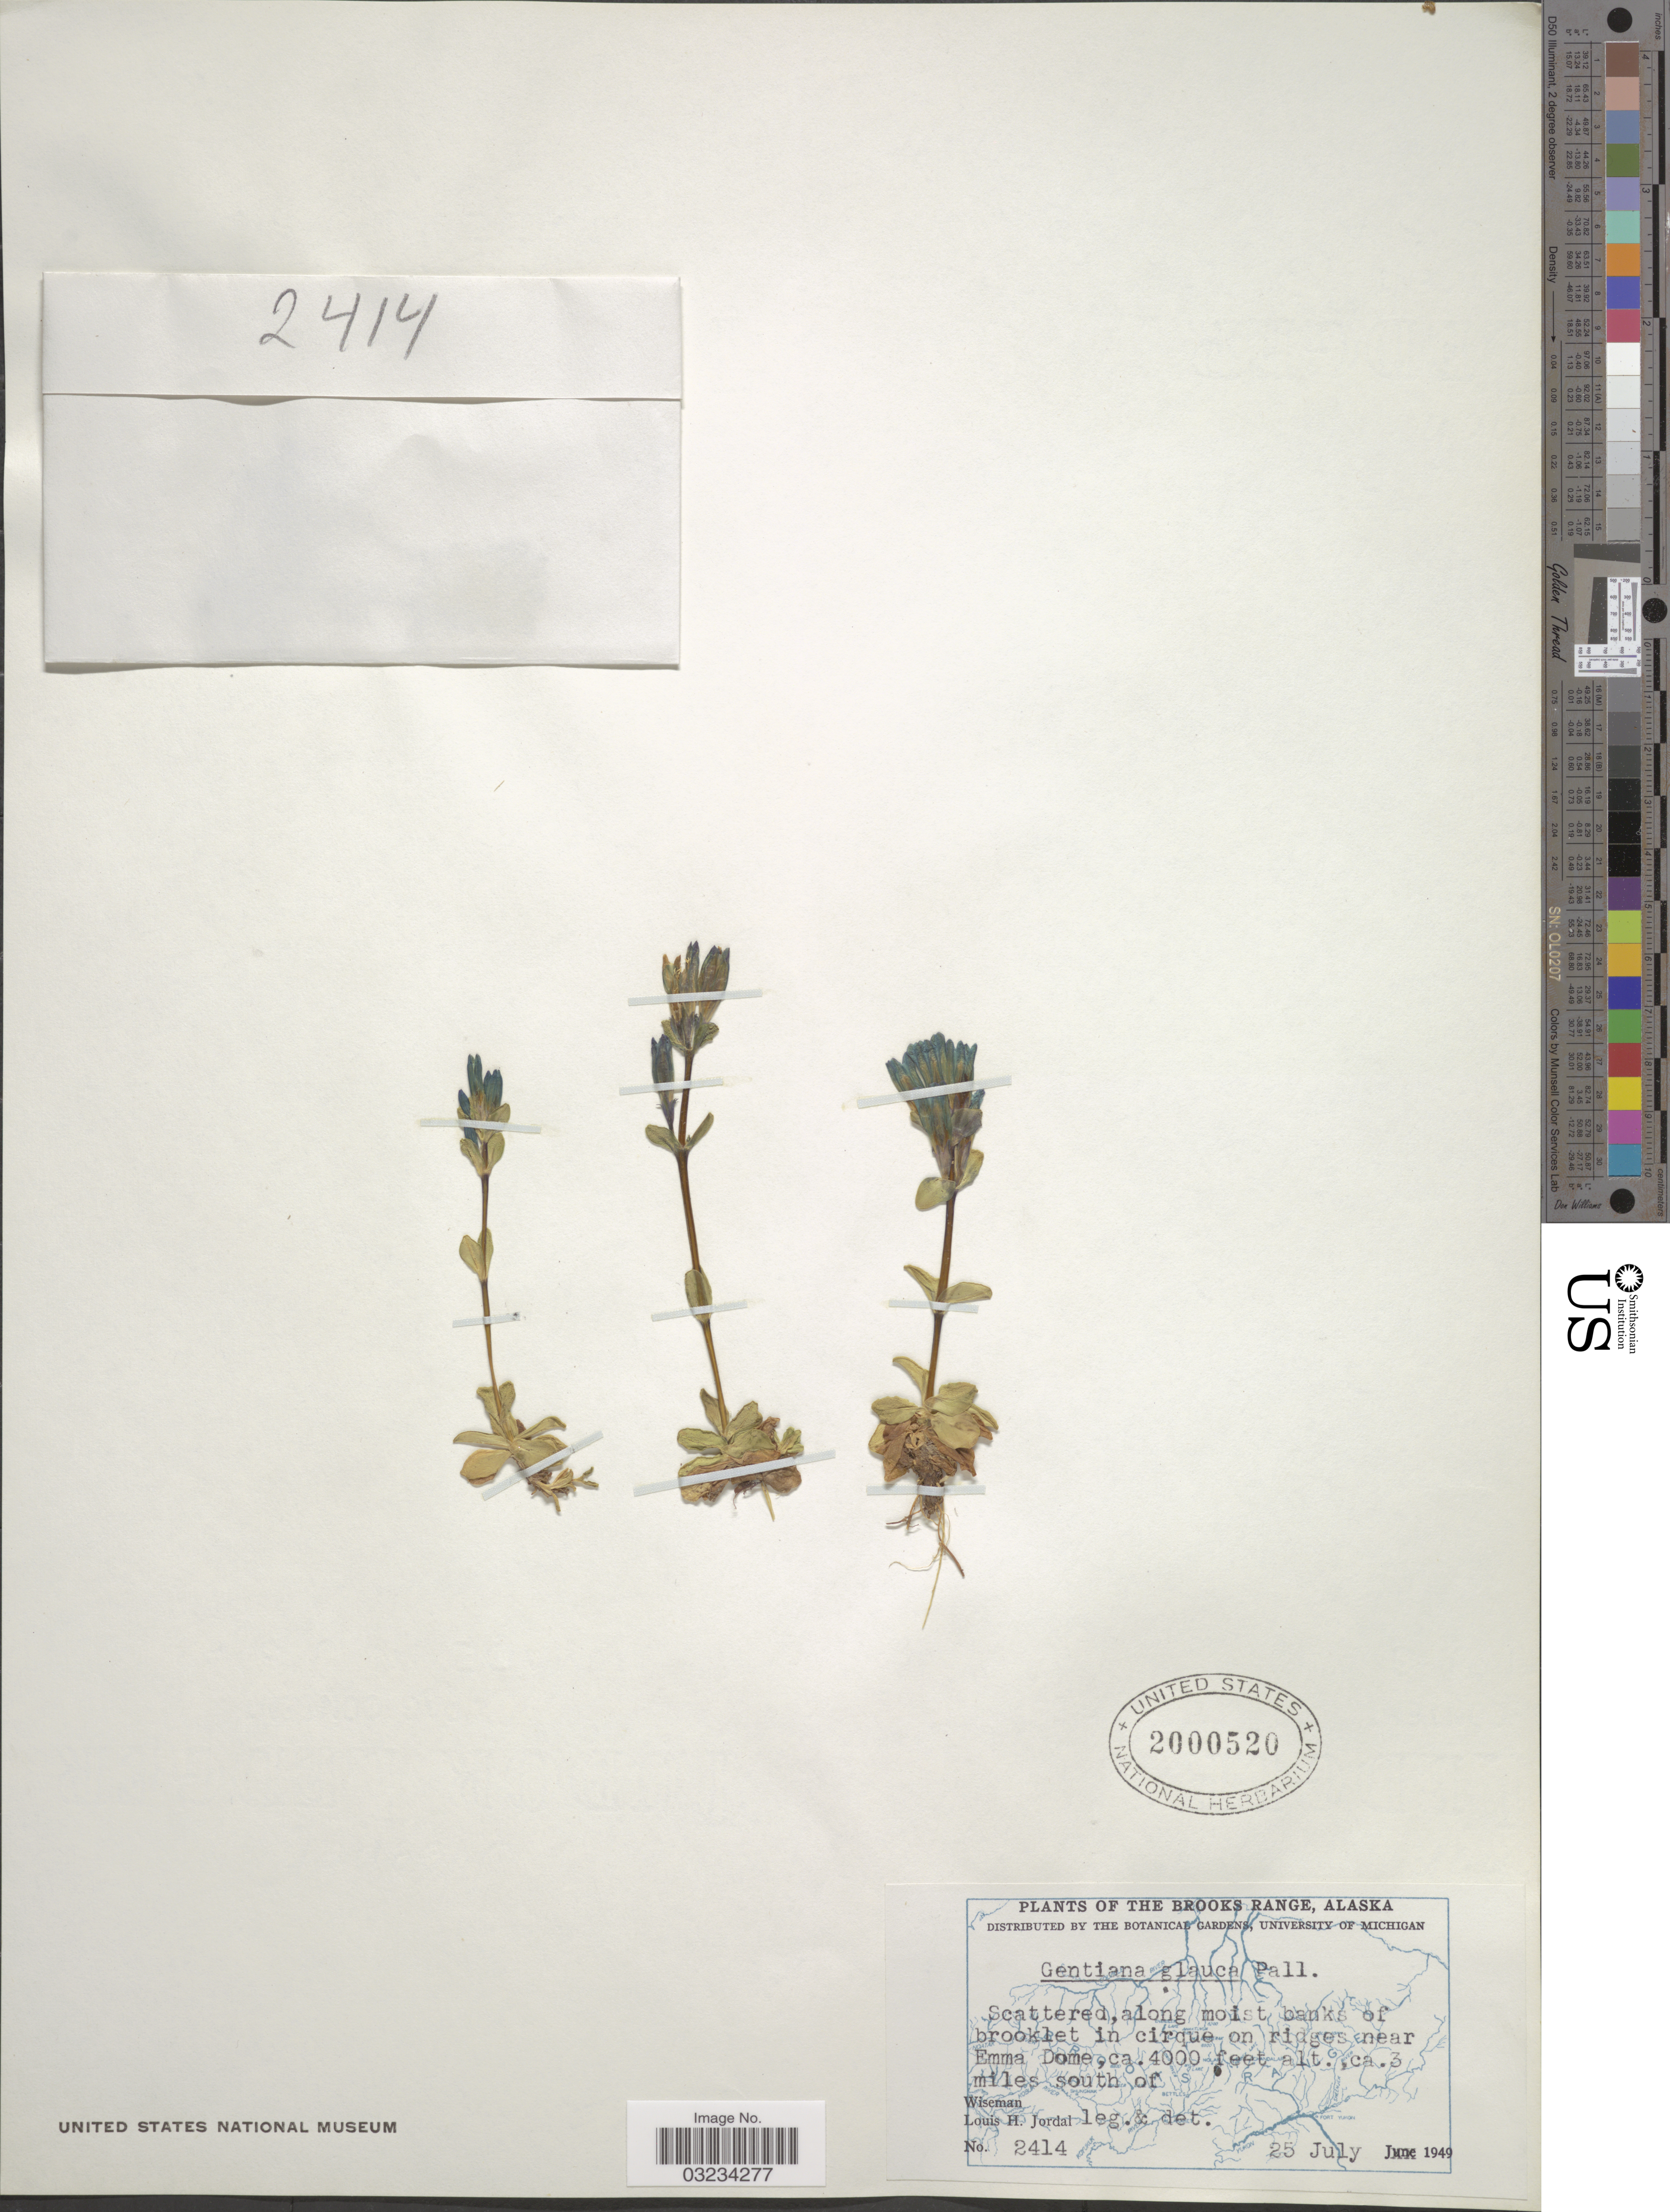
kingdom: Plantae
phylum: Tracheophyta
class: Magnoliopsida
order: Gentianales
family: Gentianaceae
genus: Gentiana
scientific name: Gentiana glauca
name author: Pall.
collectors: L. Jordal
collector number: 2414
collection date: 1949-07-25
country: United States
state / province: Alaska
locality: Brooks Range. On ridges near Emma Dome. Ca. 3 miles south of Wiseman.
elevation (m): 1219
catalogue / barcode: US 2000520